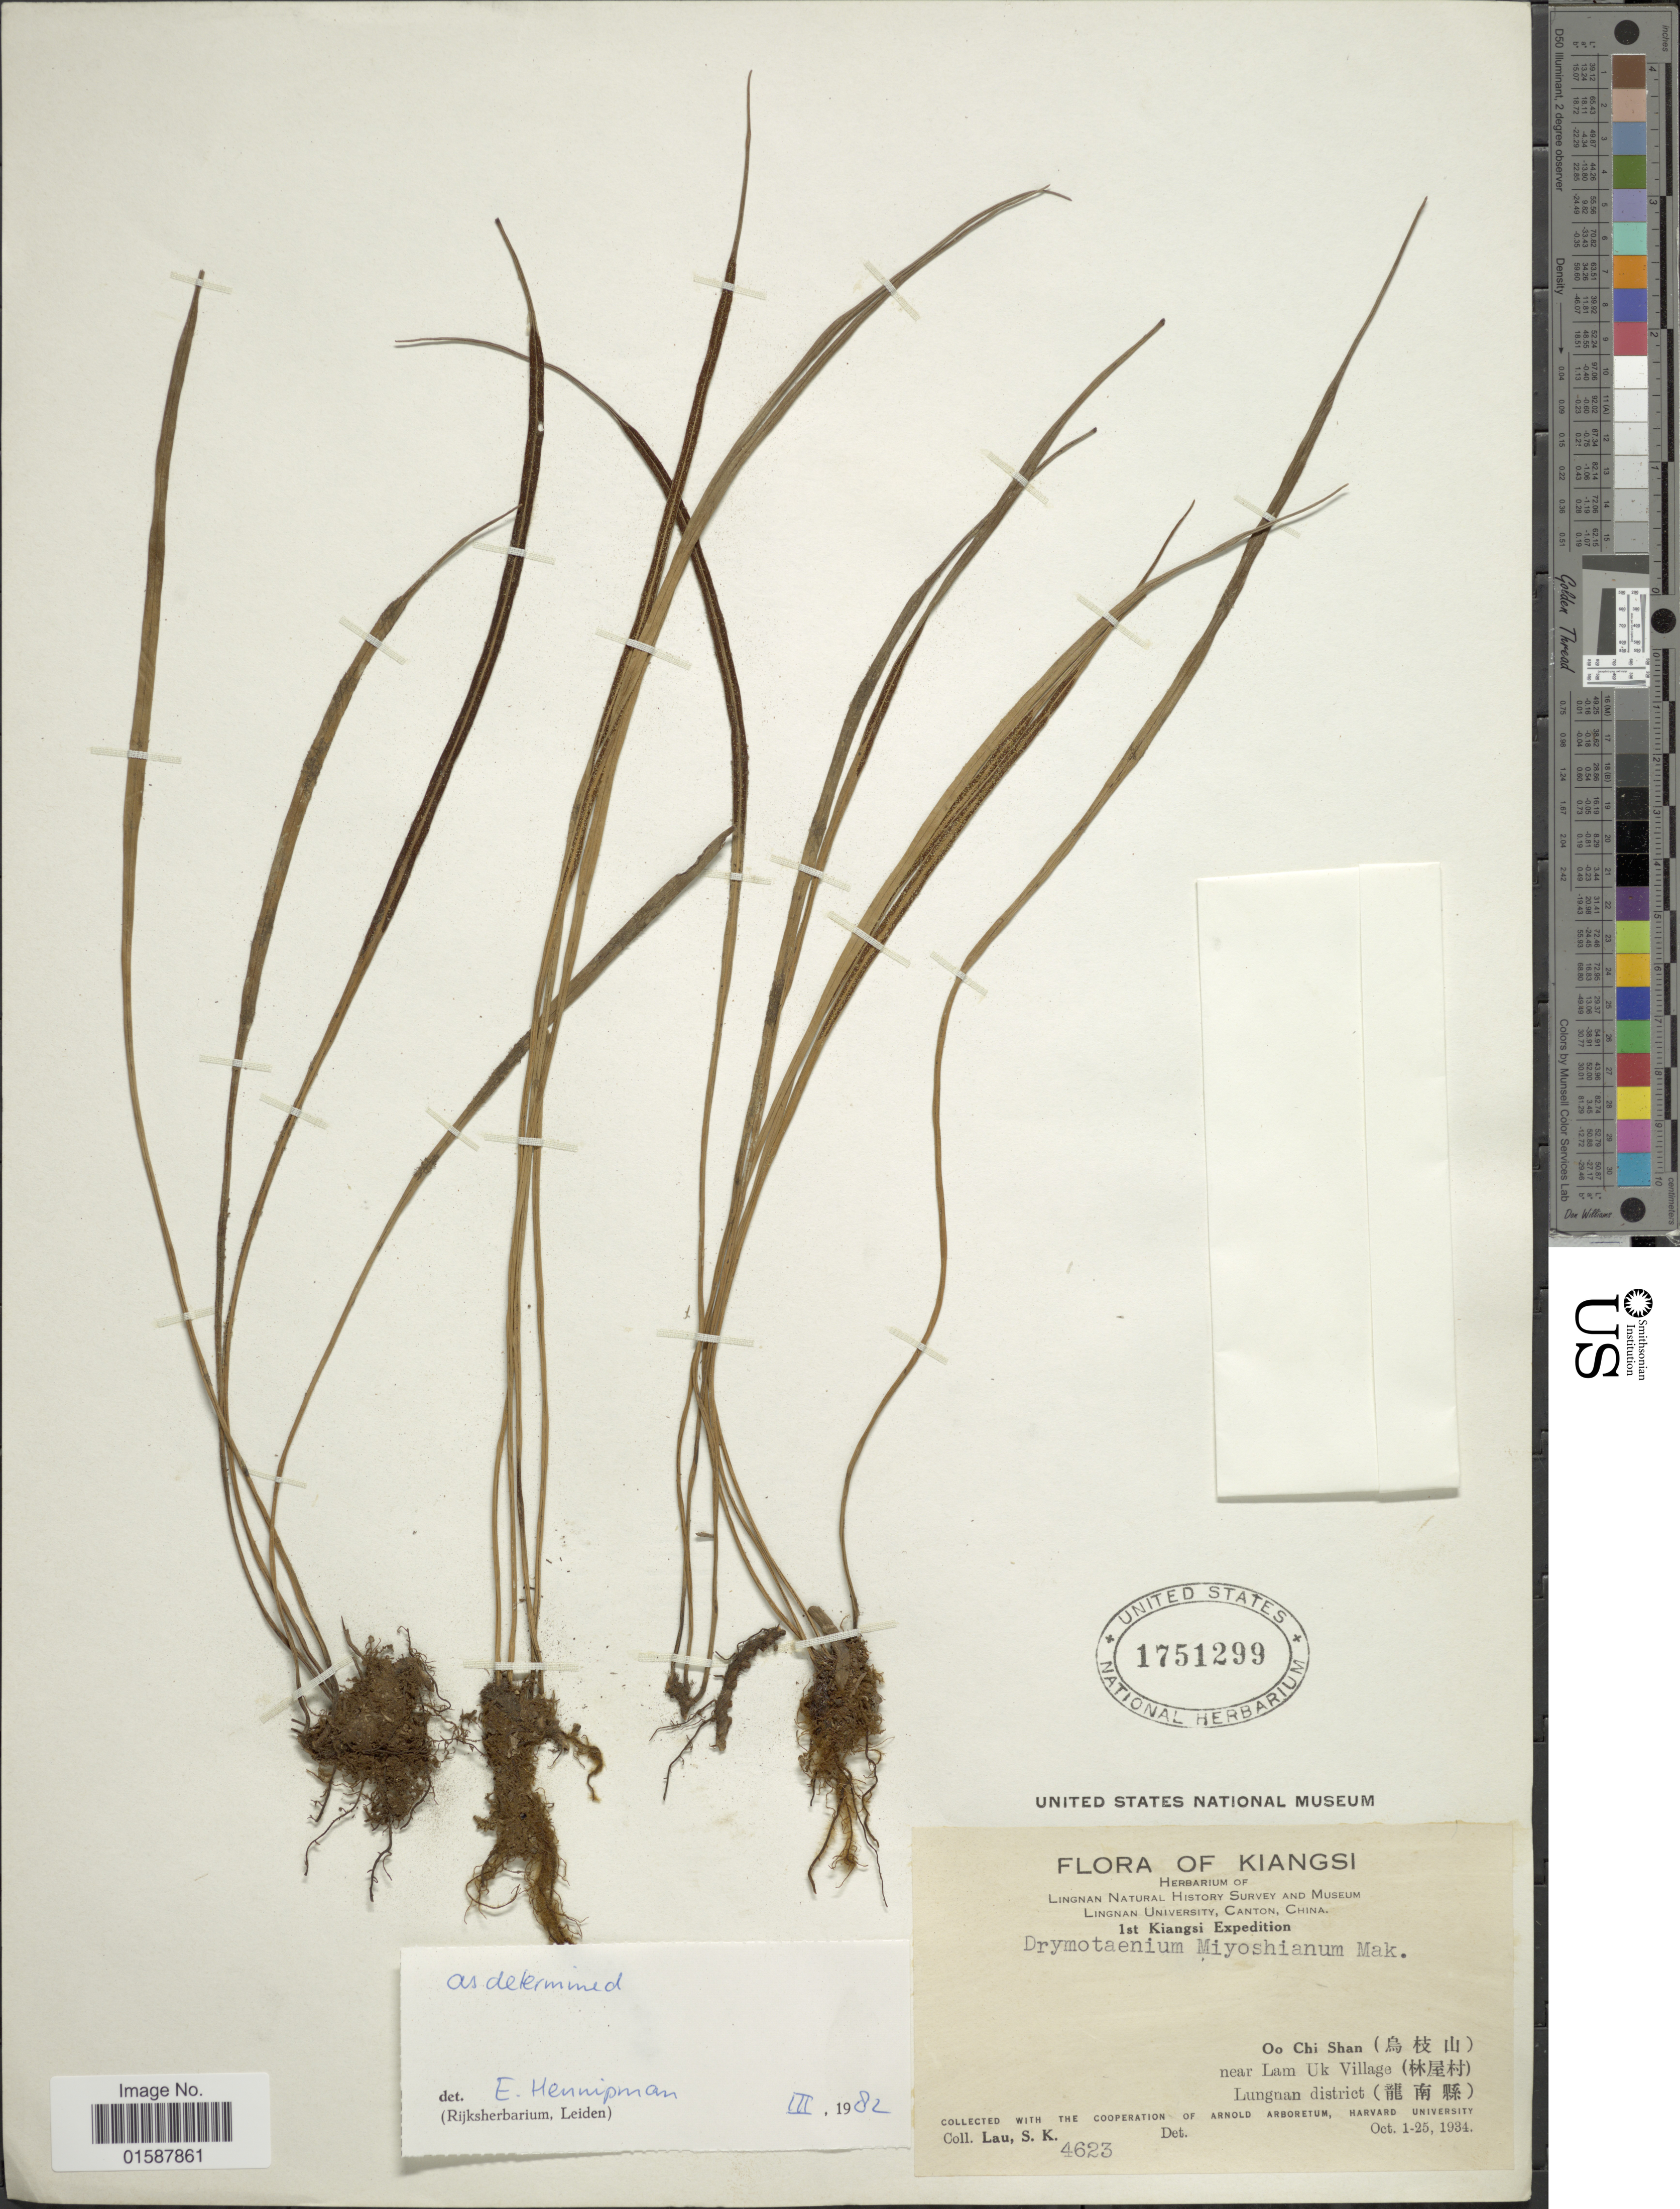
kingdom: Plantae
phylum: Tracheophyta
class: Polypodiopsida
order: Polypodiales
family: Polypodiaceae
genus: Lepisorus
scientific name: Lepisorus miyoshianus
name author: (Makino) Fraser-Jenk. & Subh. Chandra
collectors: S. K. Lau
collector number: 4623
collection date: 1934-10-01/1934-10-25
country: China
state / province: Jiangxi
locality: Kiangsi. Oo Chi Shan near Lam Uk Village. Lungnan district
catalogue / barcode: US 1751299